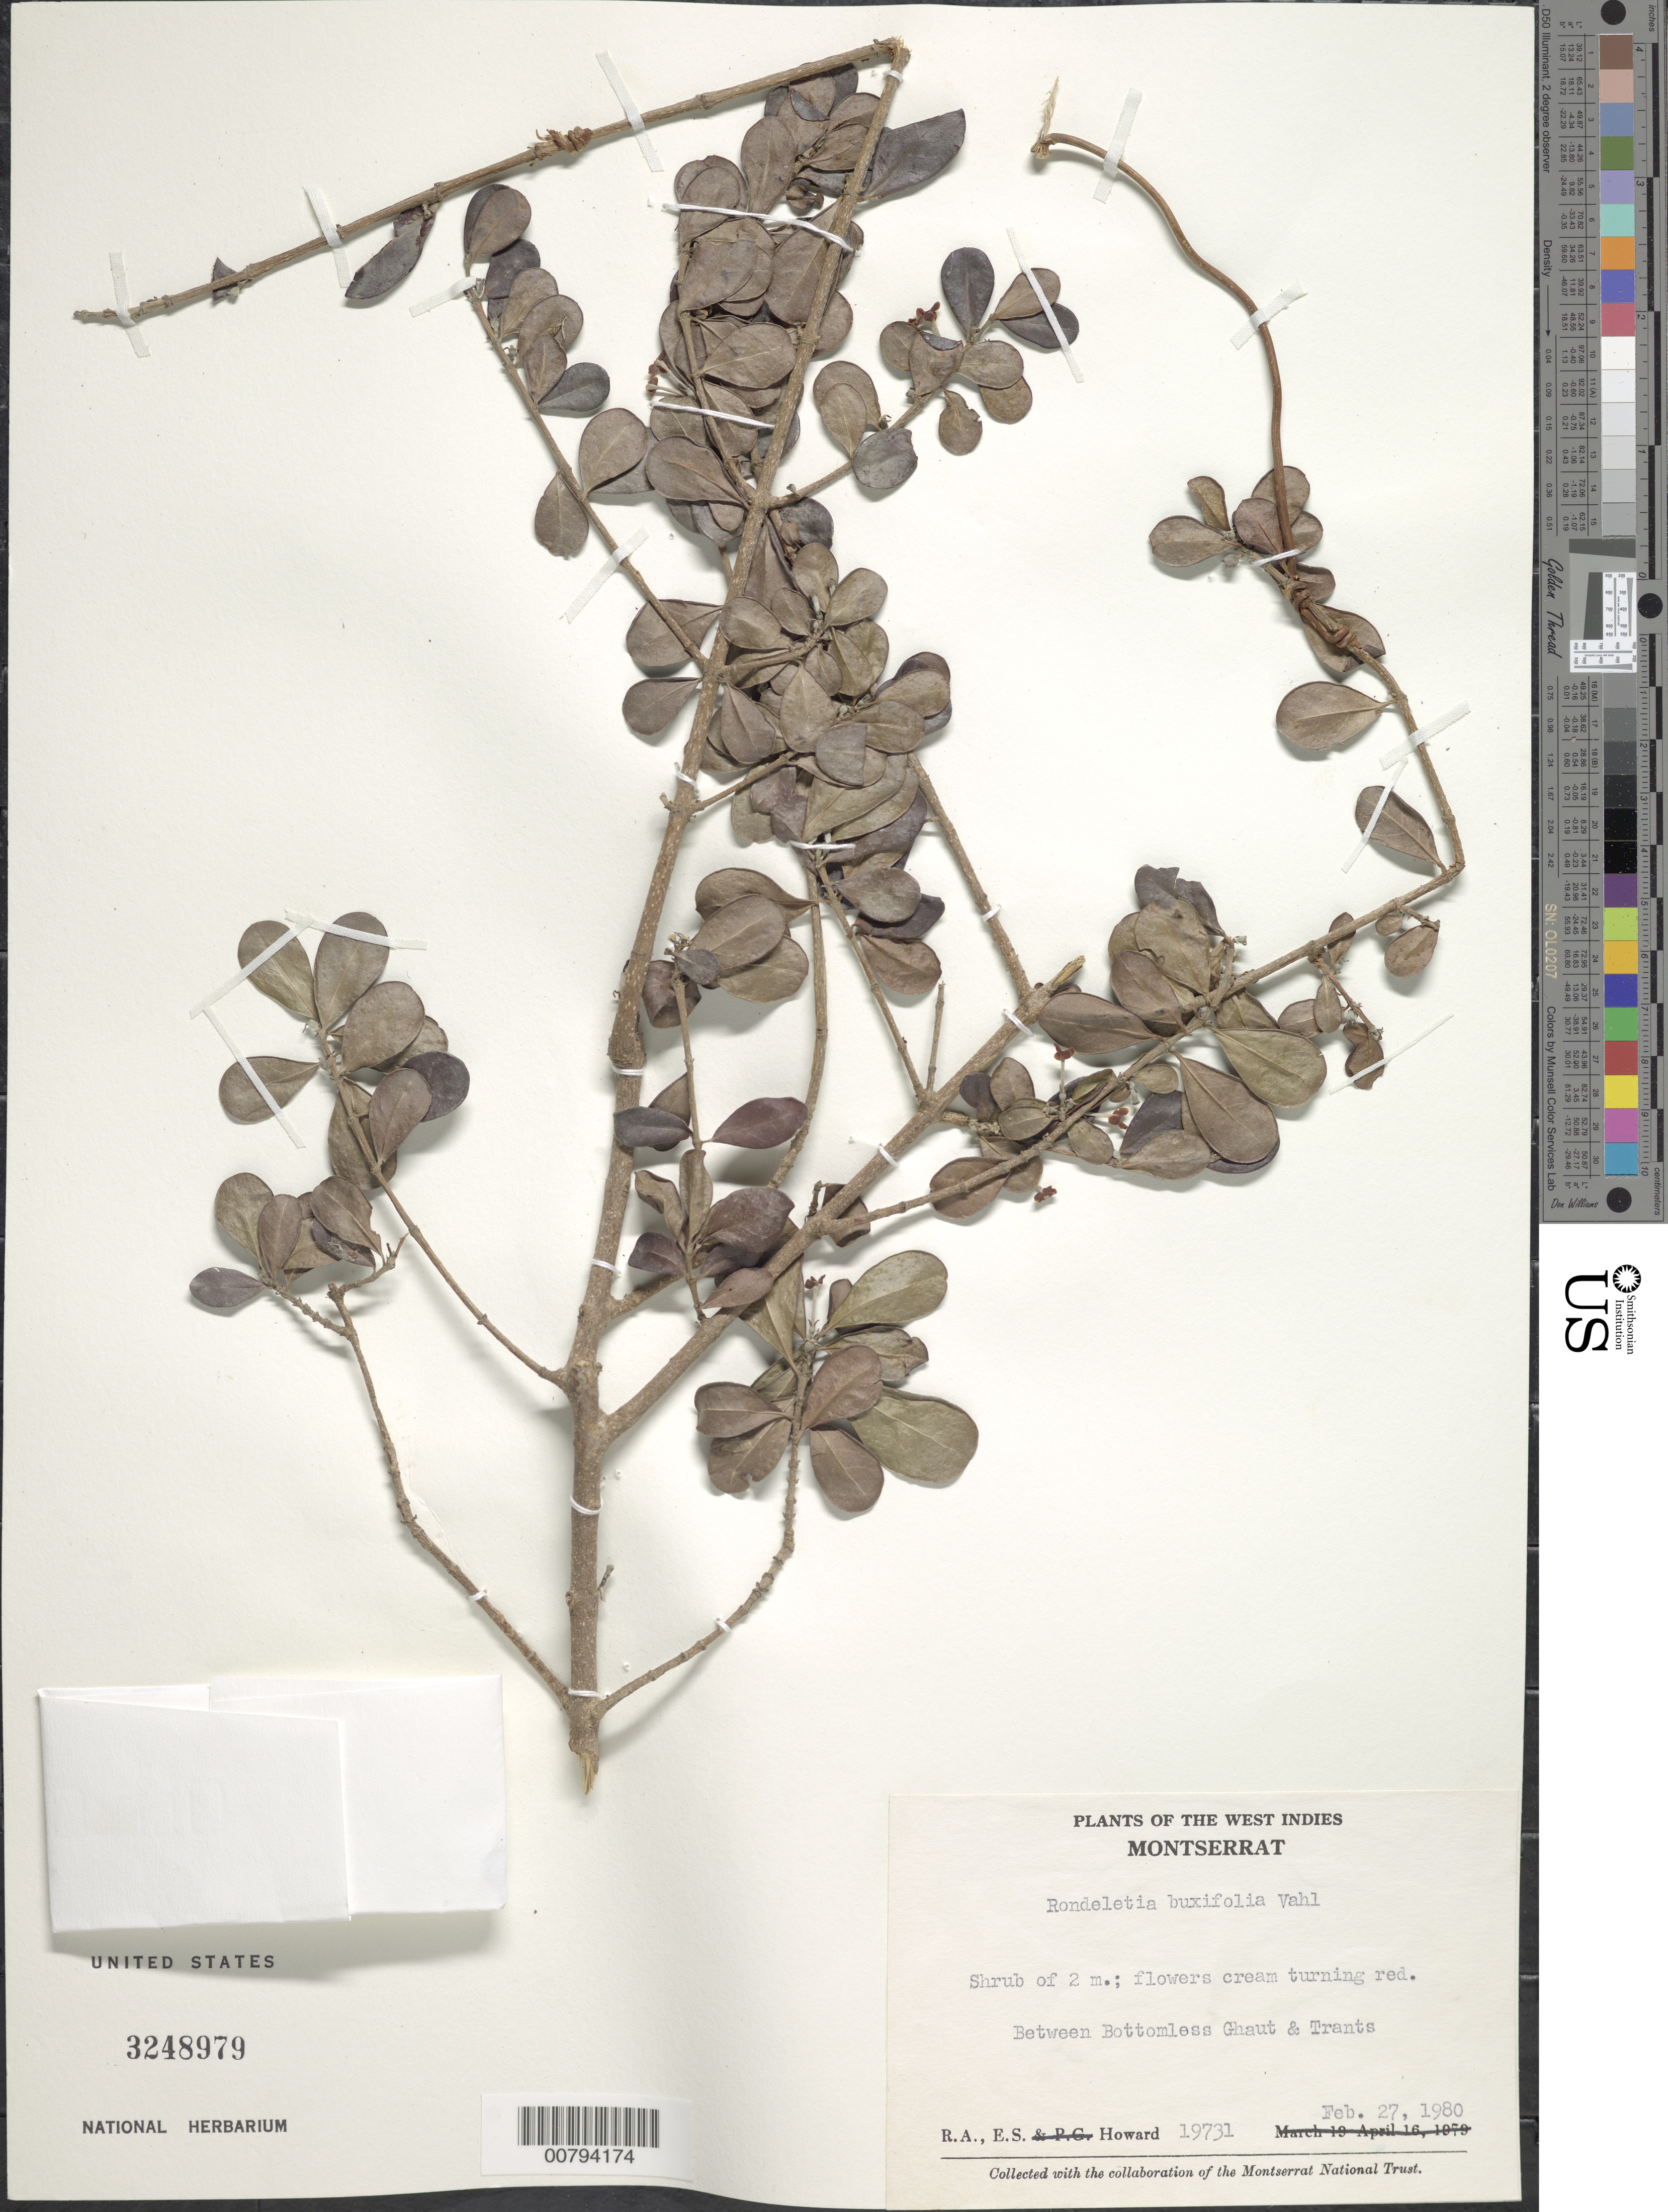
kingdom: Plantae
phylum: Tracheophyta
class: Magnoliopsida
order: Gentianales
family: Rubiaceae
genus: Rondeletia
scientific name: Rondeletia buxifolia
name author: Vahl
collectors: R. A. Howard & E. S. Howard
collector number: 19731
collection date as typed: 27 Feb 1980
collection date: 1980-02-27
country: Montserrat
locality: Between Bottomless Ghaut and Trants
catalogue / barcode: US 3248979